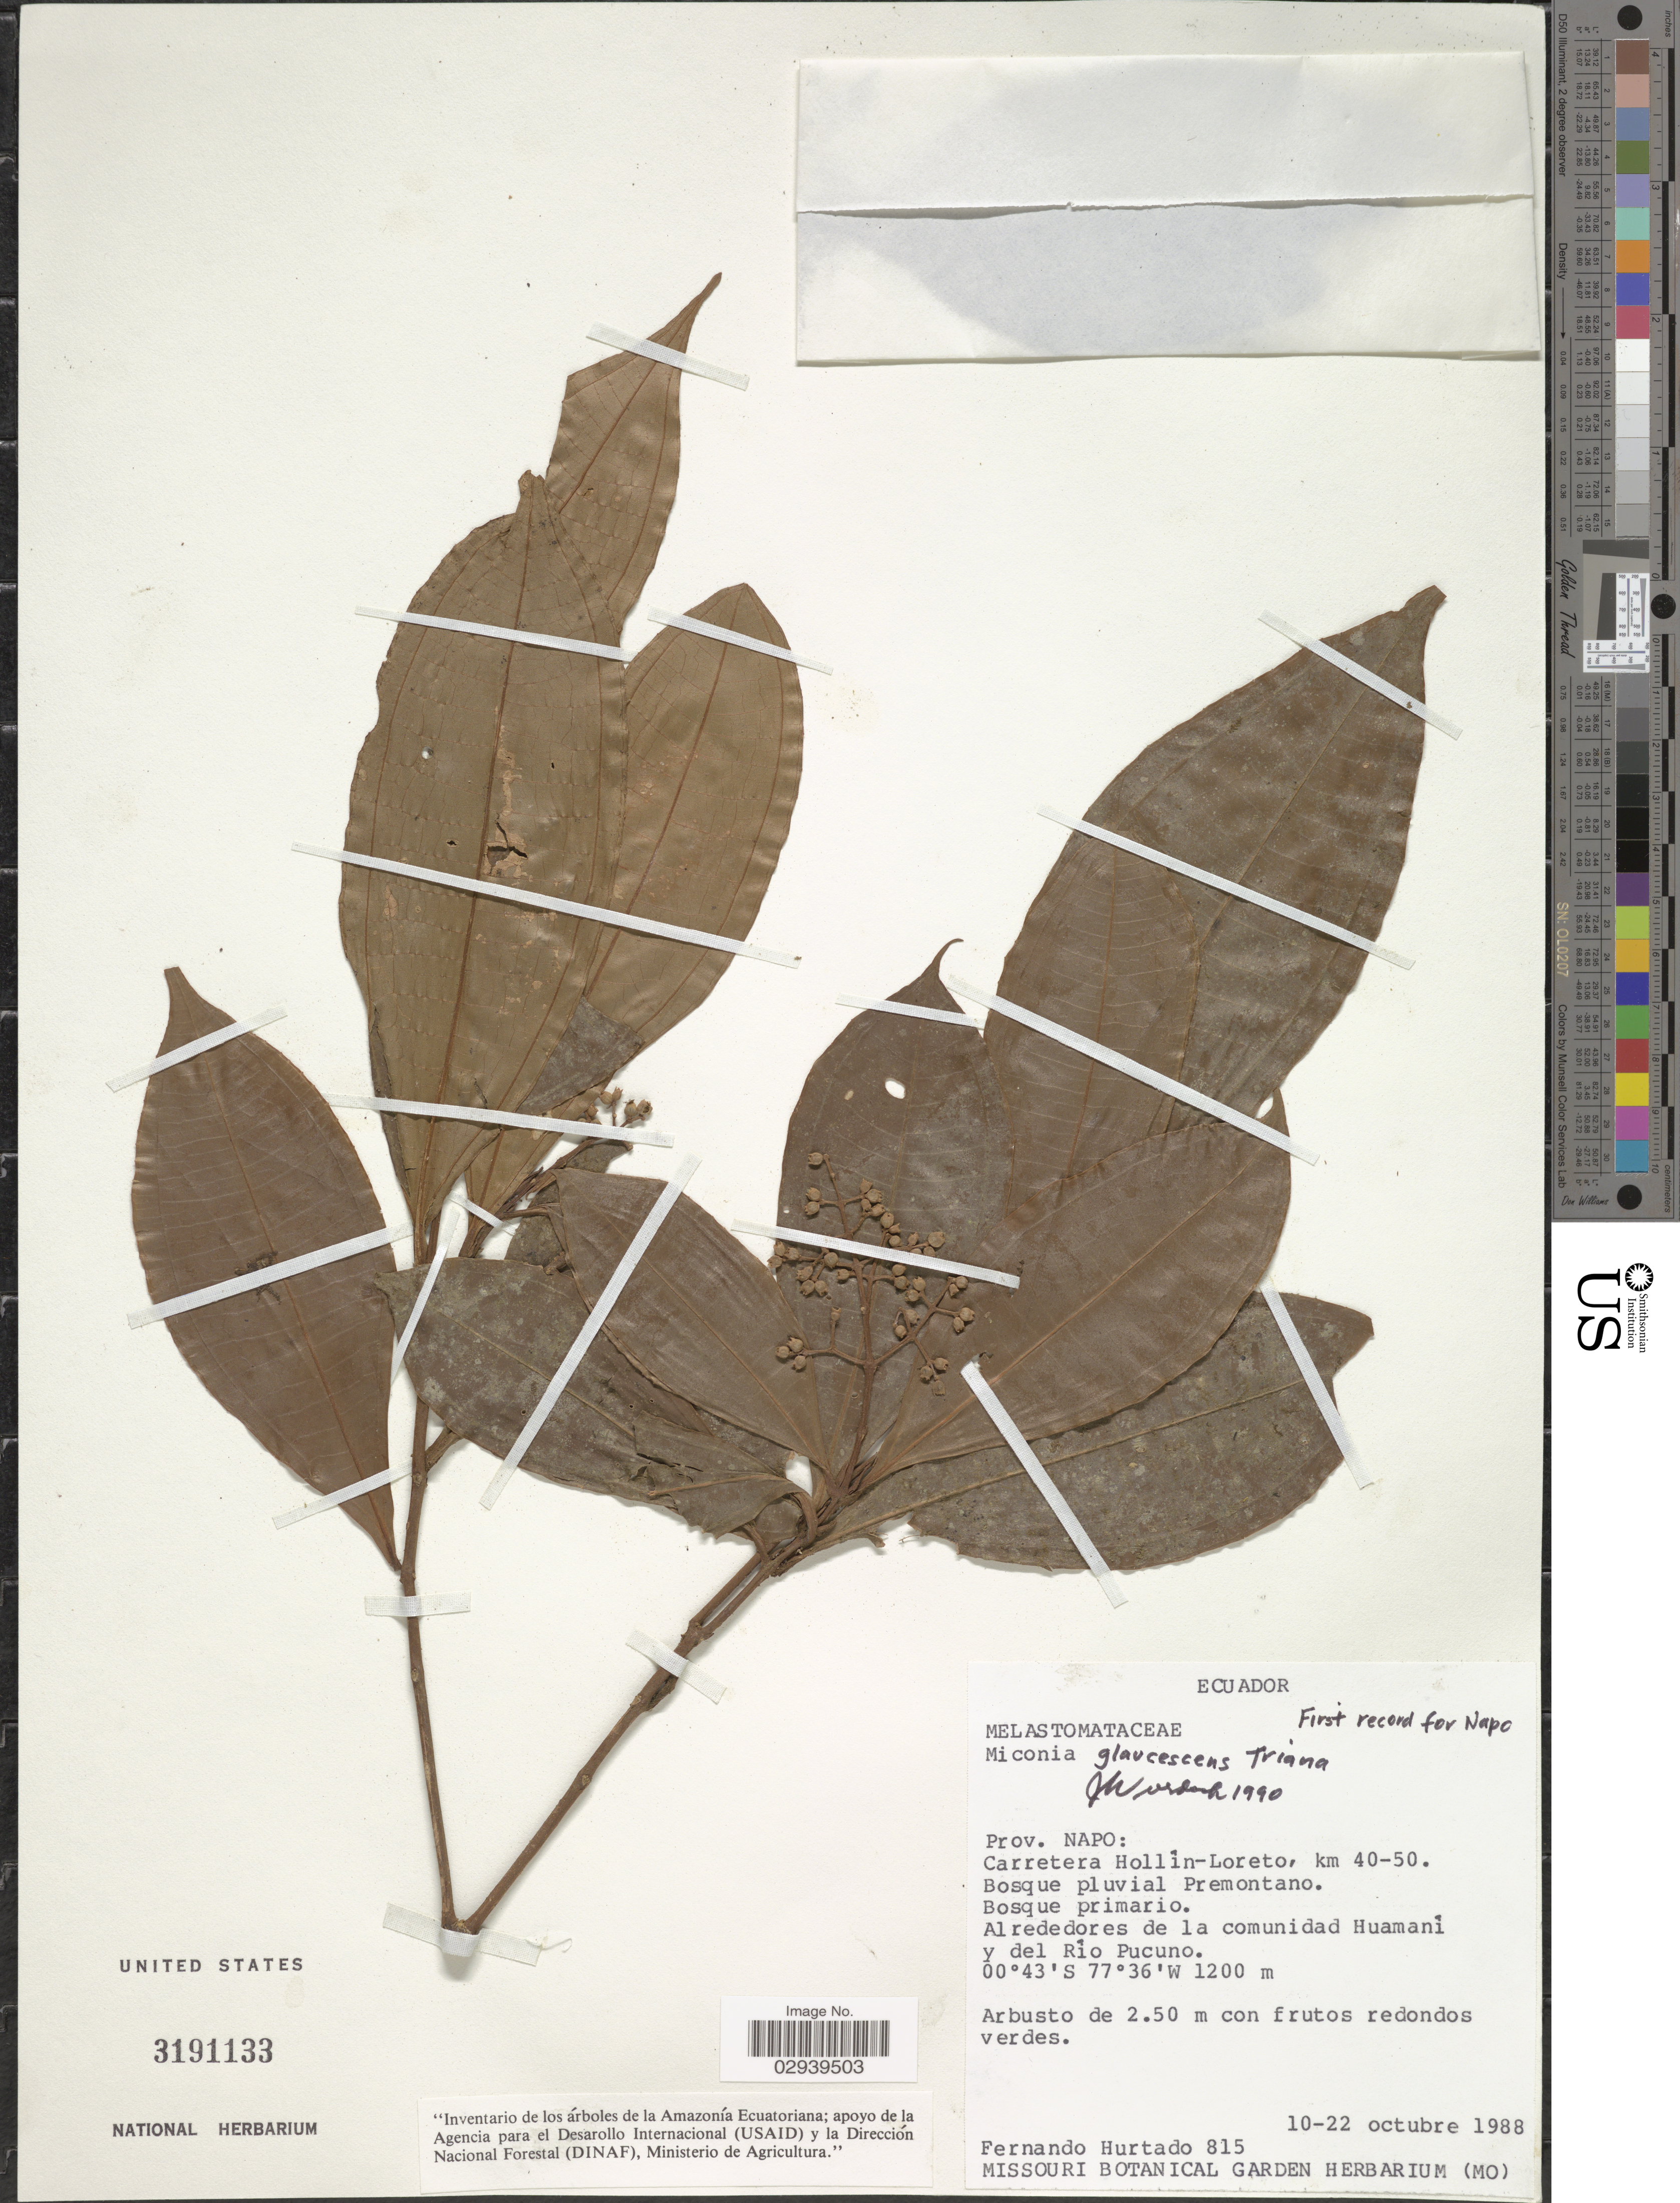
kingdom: Plantae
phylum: Tracheophyta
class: Magnoliopsida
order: Myrtales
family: Melastomataceae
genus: Miconia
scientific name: Miconia glaucescens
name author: Triana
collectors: F. Hurtado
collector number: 815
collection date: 1988-10-10/1988-10-22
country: Ecuador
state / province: Napo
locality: Carretera Hollín-Loreto, km 40-50. Alrededores de la comunidad Huamani y del Rio Pucuno.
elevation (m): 1200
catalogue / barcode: US 3191133